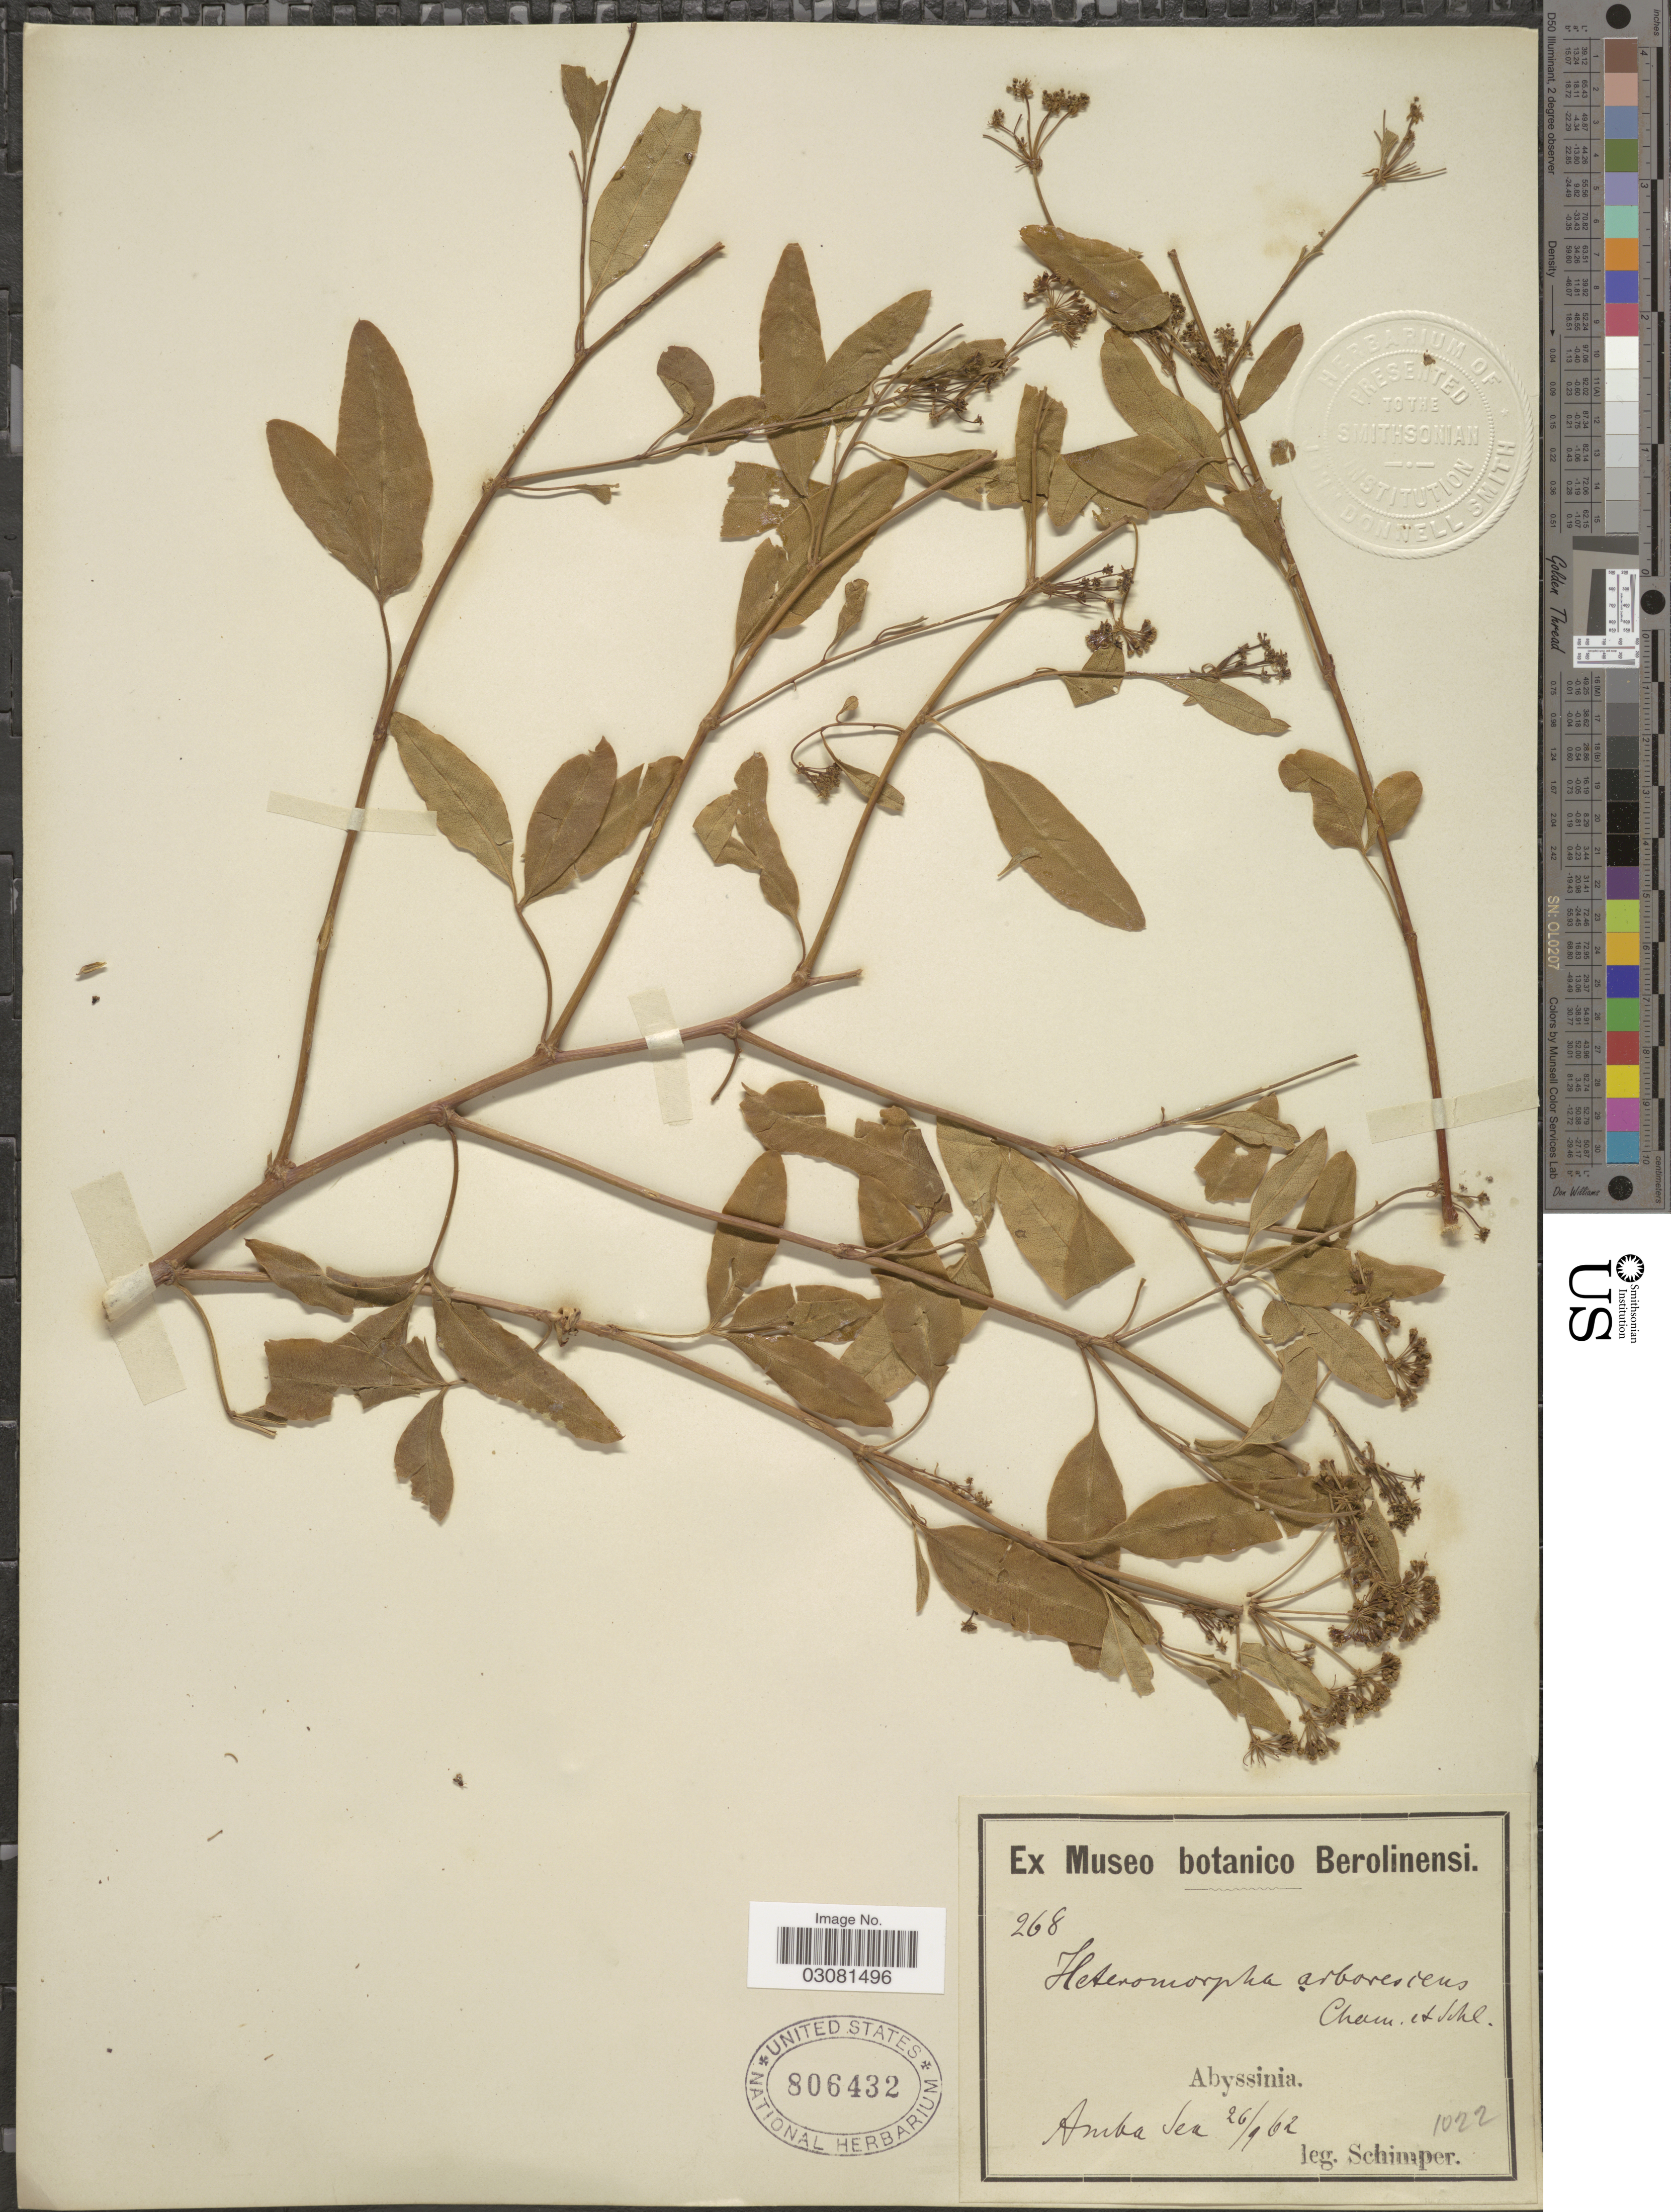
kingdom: Plantae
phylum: Tracheophyta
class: Magnoliopsida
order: Apiales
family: Apiaceae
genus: Heteromorpha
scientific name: Heteromorpha arborescens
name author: Cham. & Schltdl.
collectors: -. Schimper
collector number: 268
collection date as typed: Transcribed d/m/y: 26/9/62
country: Eritrea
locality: Abyssinia, Amba Sea.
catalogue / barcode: US 806432